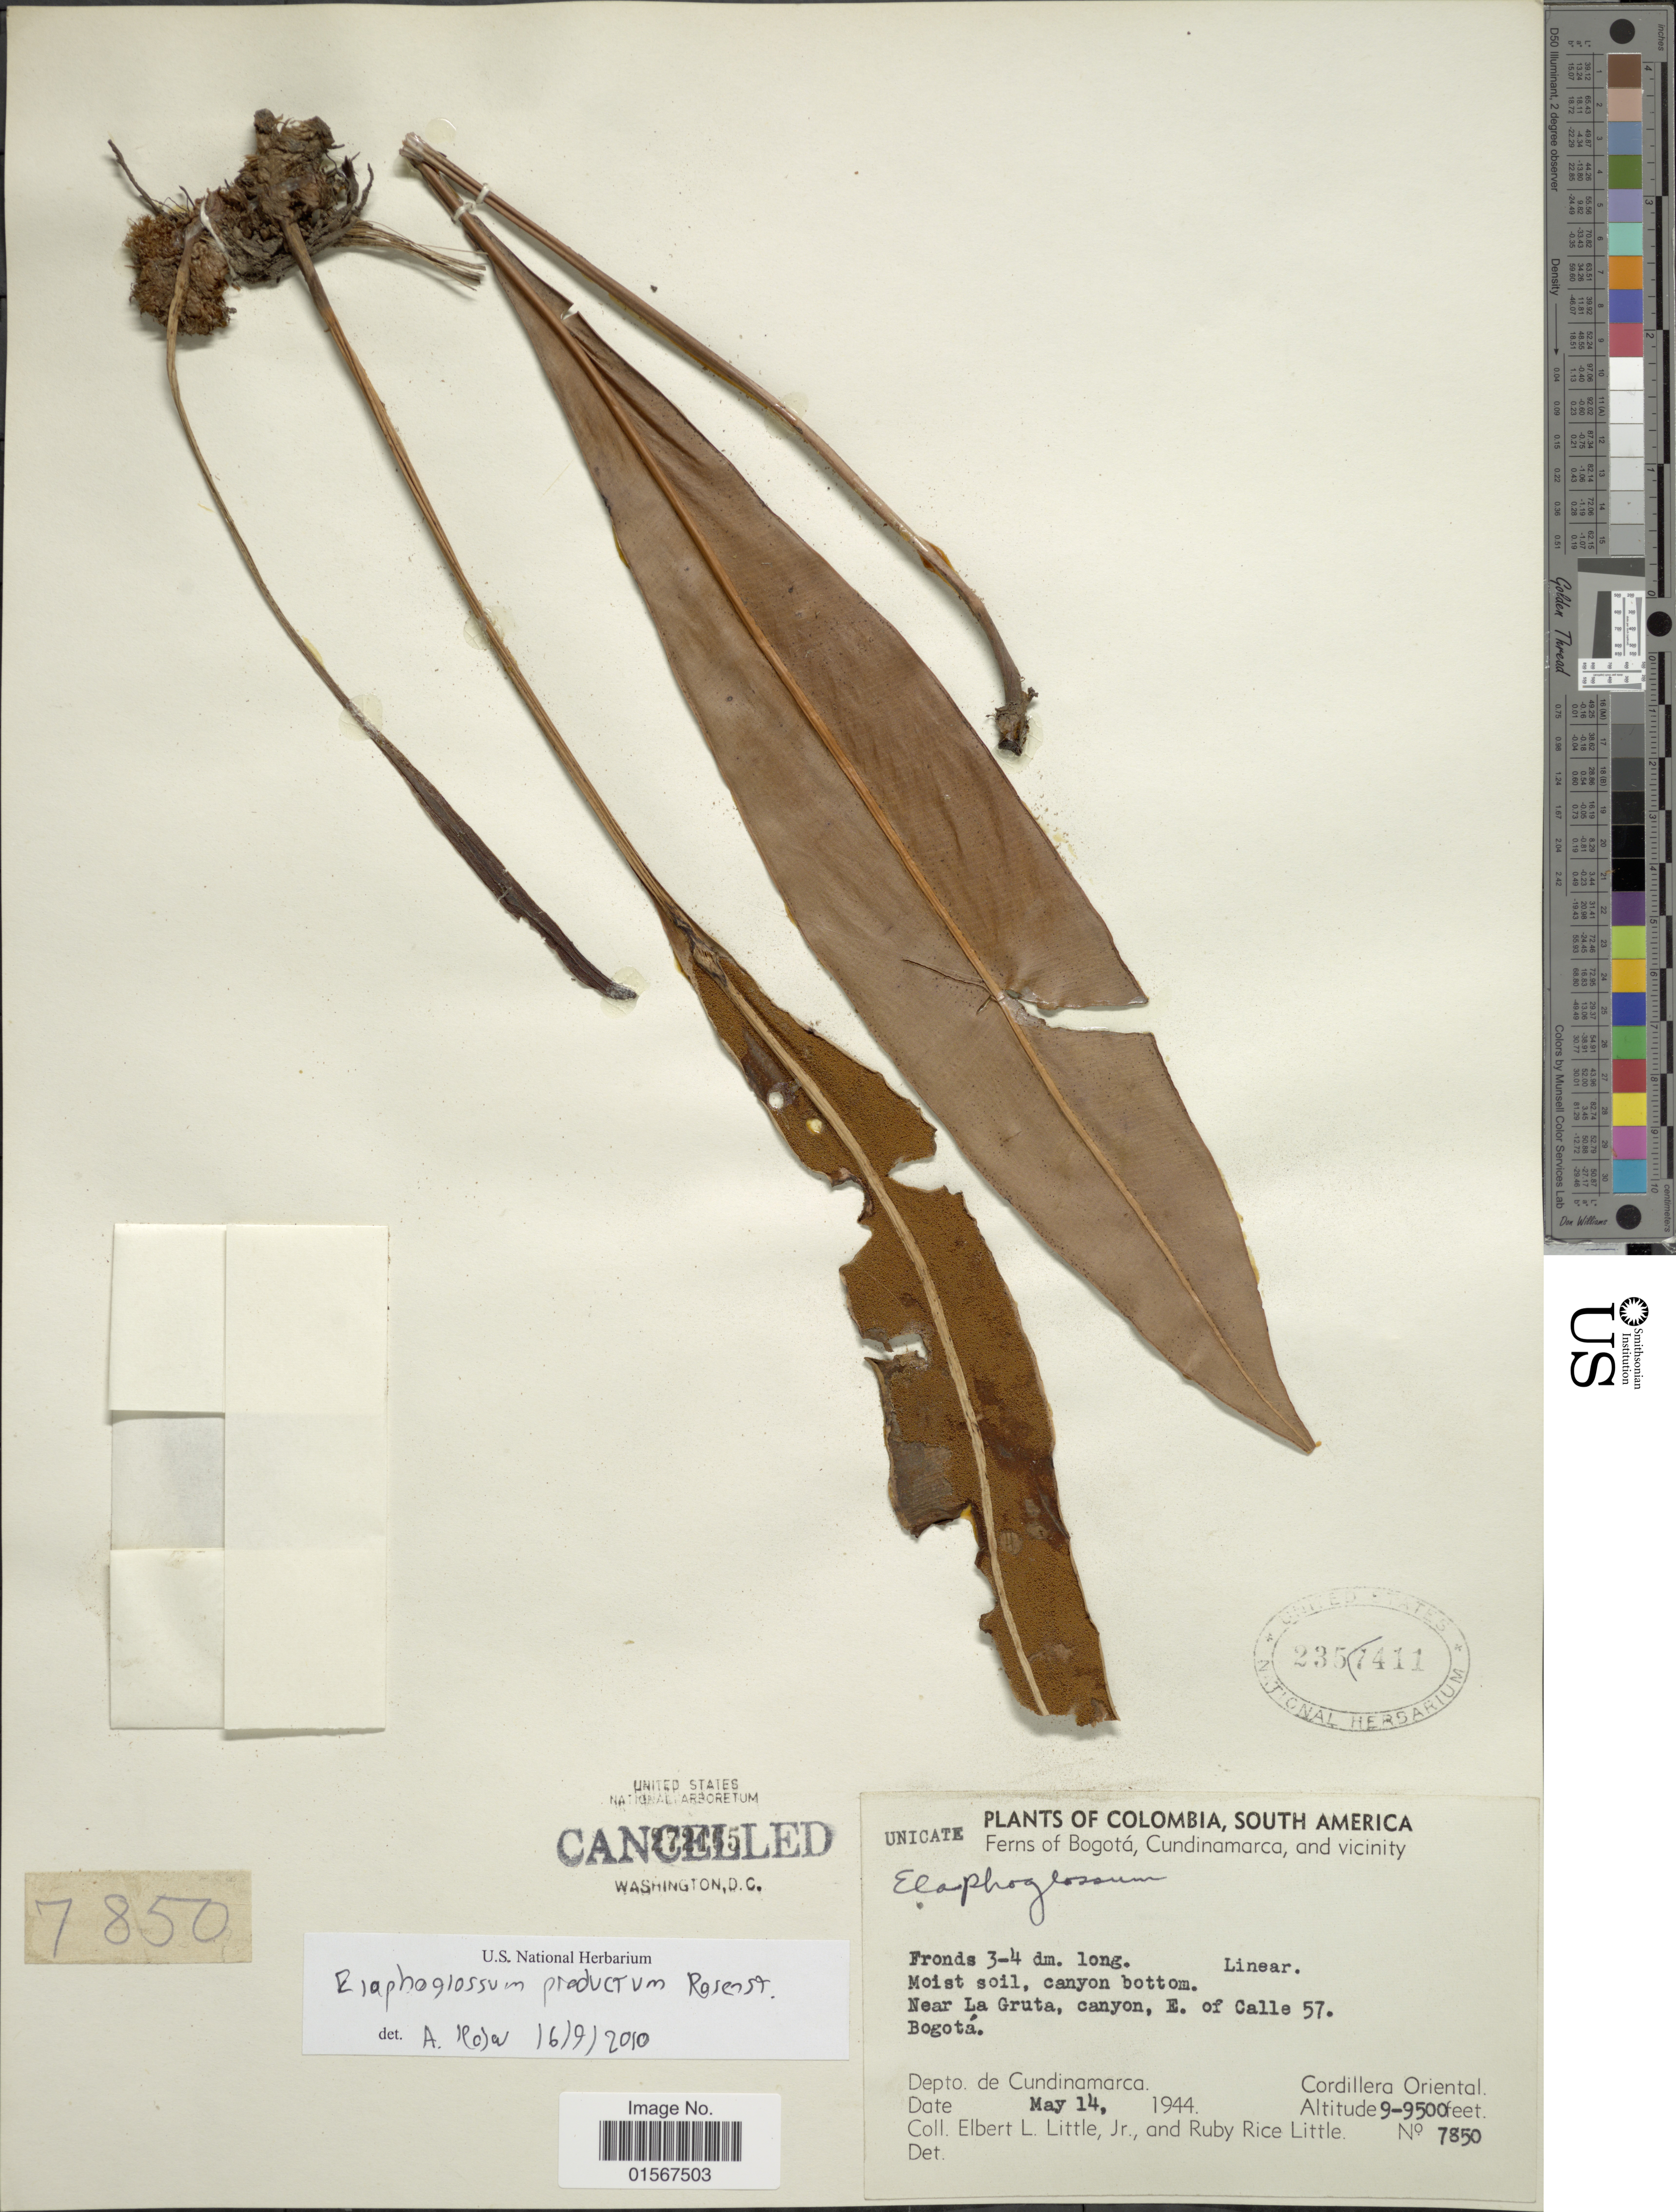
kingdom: Plantae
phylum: Tracheophyta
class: Polypodiopsida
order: Polypodiales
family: Dryopteridaceae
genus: Elaphoglossum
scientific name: Elaphoglossum productum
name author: Rosenst.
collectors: E. L. Little & R. R. Little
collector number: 7850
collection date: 1944-05-14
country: Colombia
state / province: Cundinamarca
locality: Colombia, South America, Ferns of Bogotá, Cundinamarca, and vicinity, near La Gruta, canyon, E. Calle, 57. Bogotá. Depto. de Cundinamarca, Cordillera Oriental.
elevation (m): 2743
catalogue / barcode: US 2357411